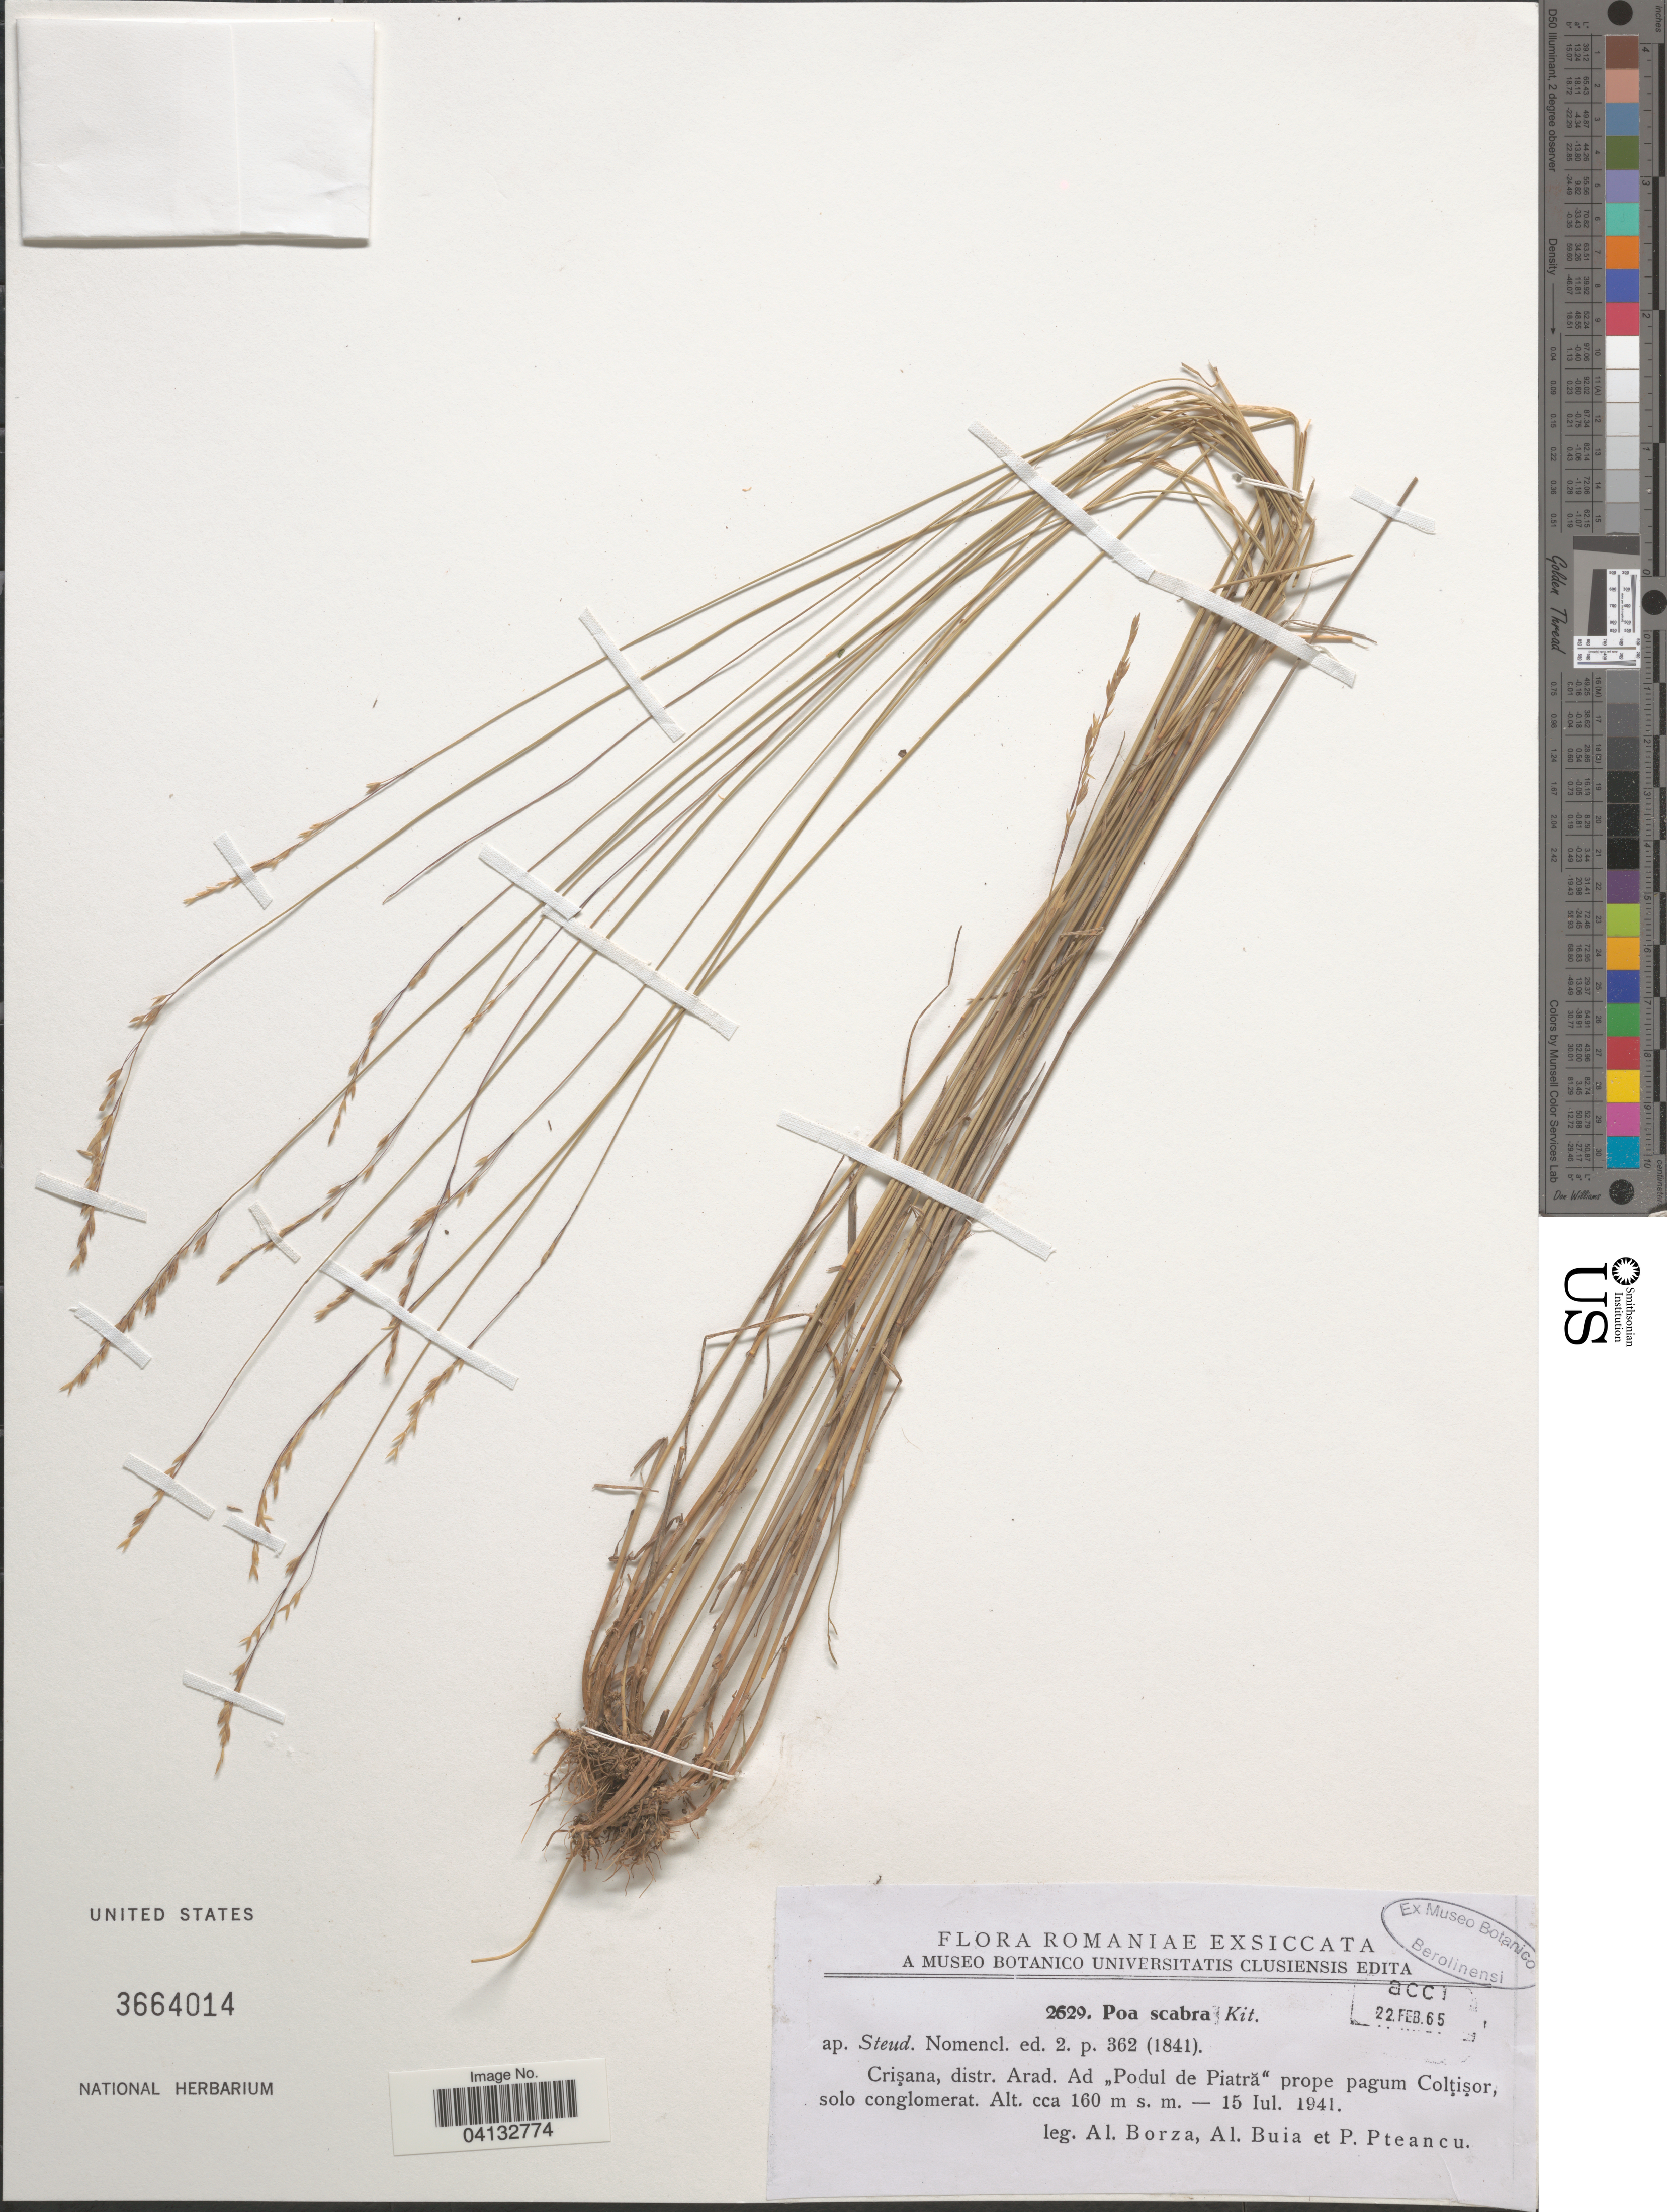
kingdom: Plantae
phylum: Tracheophyta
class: Liliopsida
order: Poales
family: Poaceae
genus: Poa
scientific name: Poa scabra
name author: Kit. ex Asch.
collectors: A. Borza, A. Buia & P. Pteancu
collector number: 2629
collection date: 1941-07-15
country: Romania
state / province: Arad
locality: Crişana, distr. Arad. Ad "Podul de Piatră" prope pagum Colţişor, solo conglomerat.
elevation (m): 160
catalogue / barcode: US 3664014